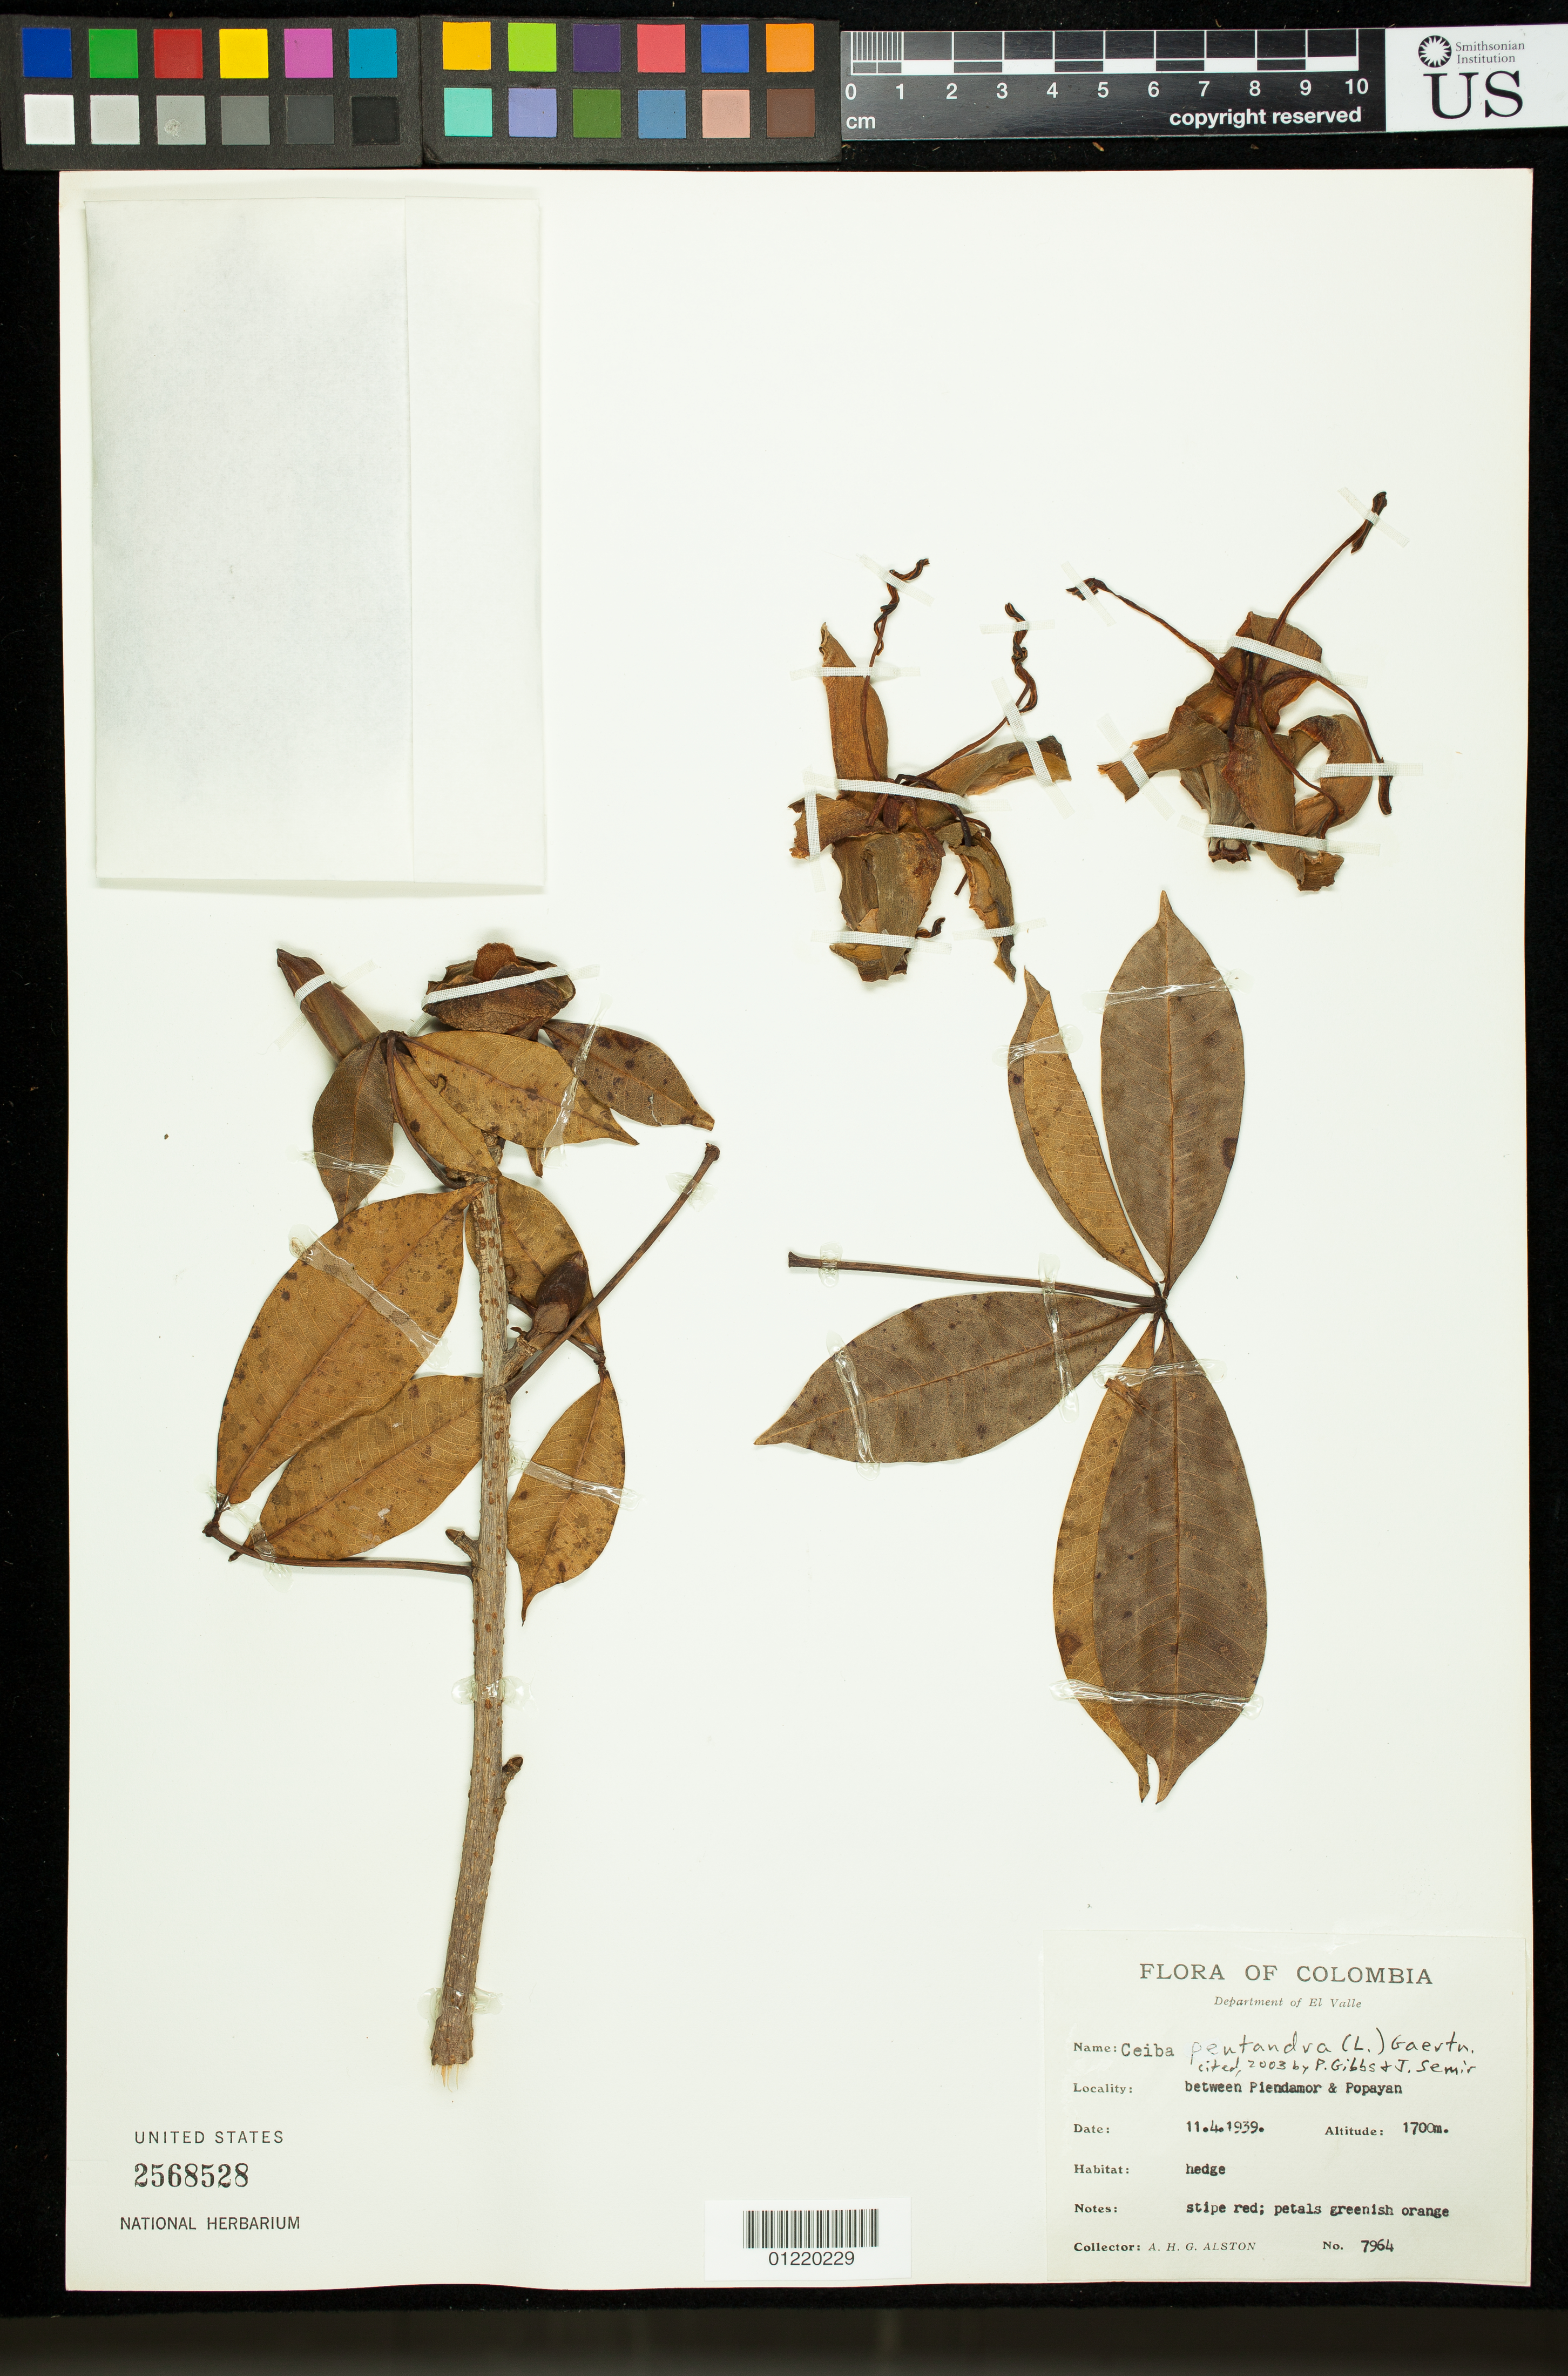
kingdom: Plantae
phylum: Tracheophyta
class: Magnoliopsida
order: Malvales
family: Malvaceae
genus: Ceiba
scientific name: Ceiba pentandra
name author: (L.) Gaertn.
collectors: A. H. Alston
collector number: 7964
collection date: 1939-04-11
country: Colombia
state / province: Cauca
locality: El Valle, between Piendamor [= Piendamo? ] and Popayan.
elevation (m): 1700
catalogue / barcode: US 2568528